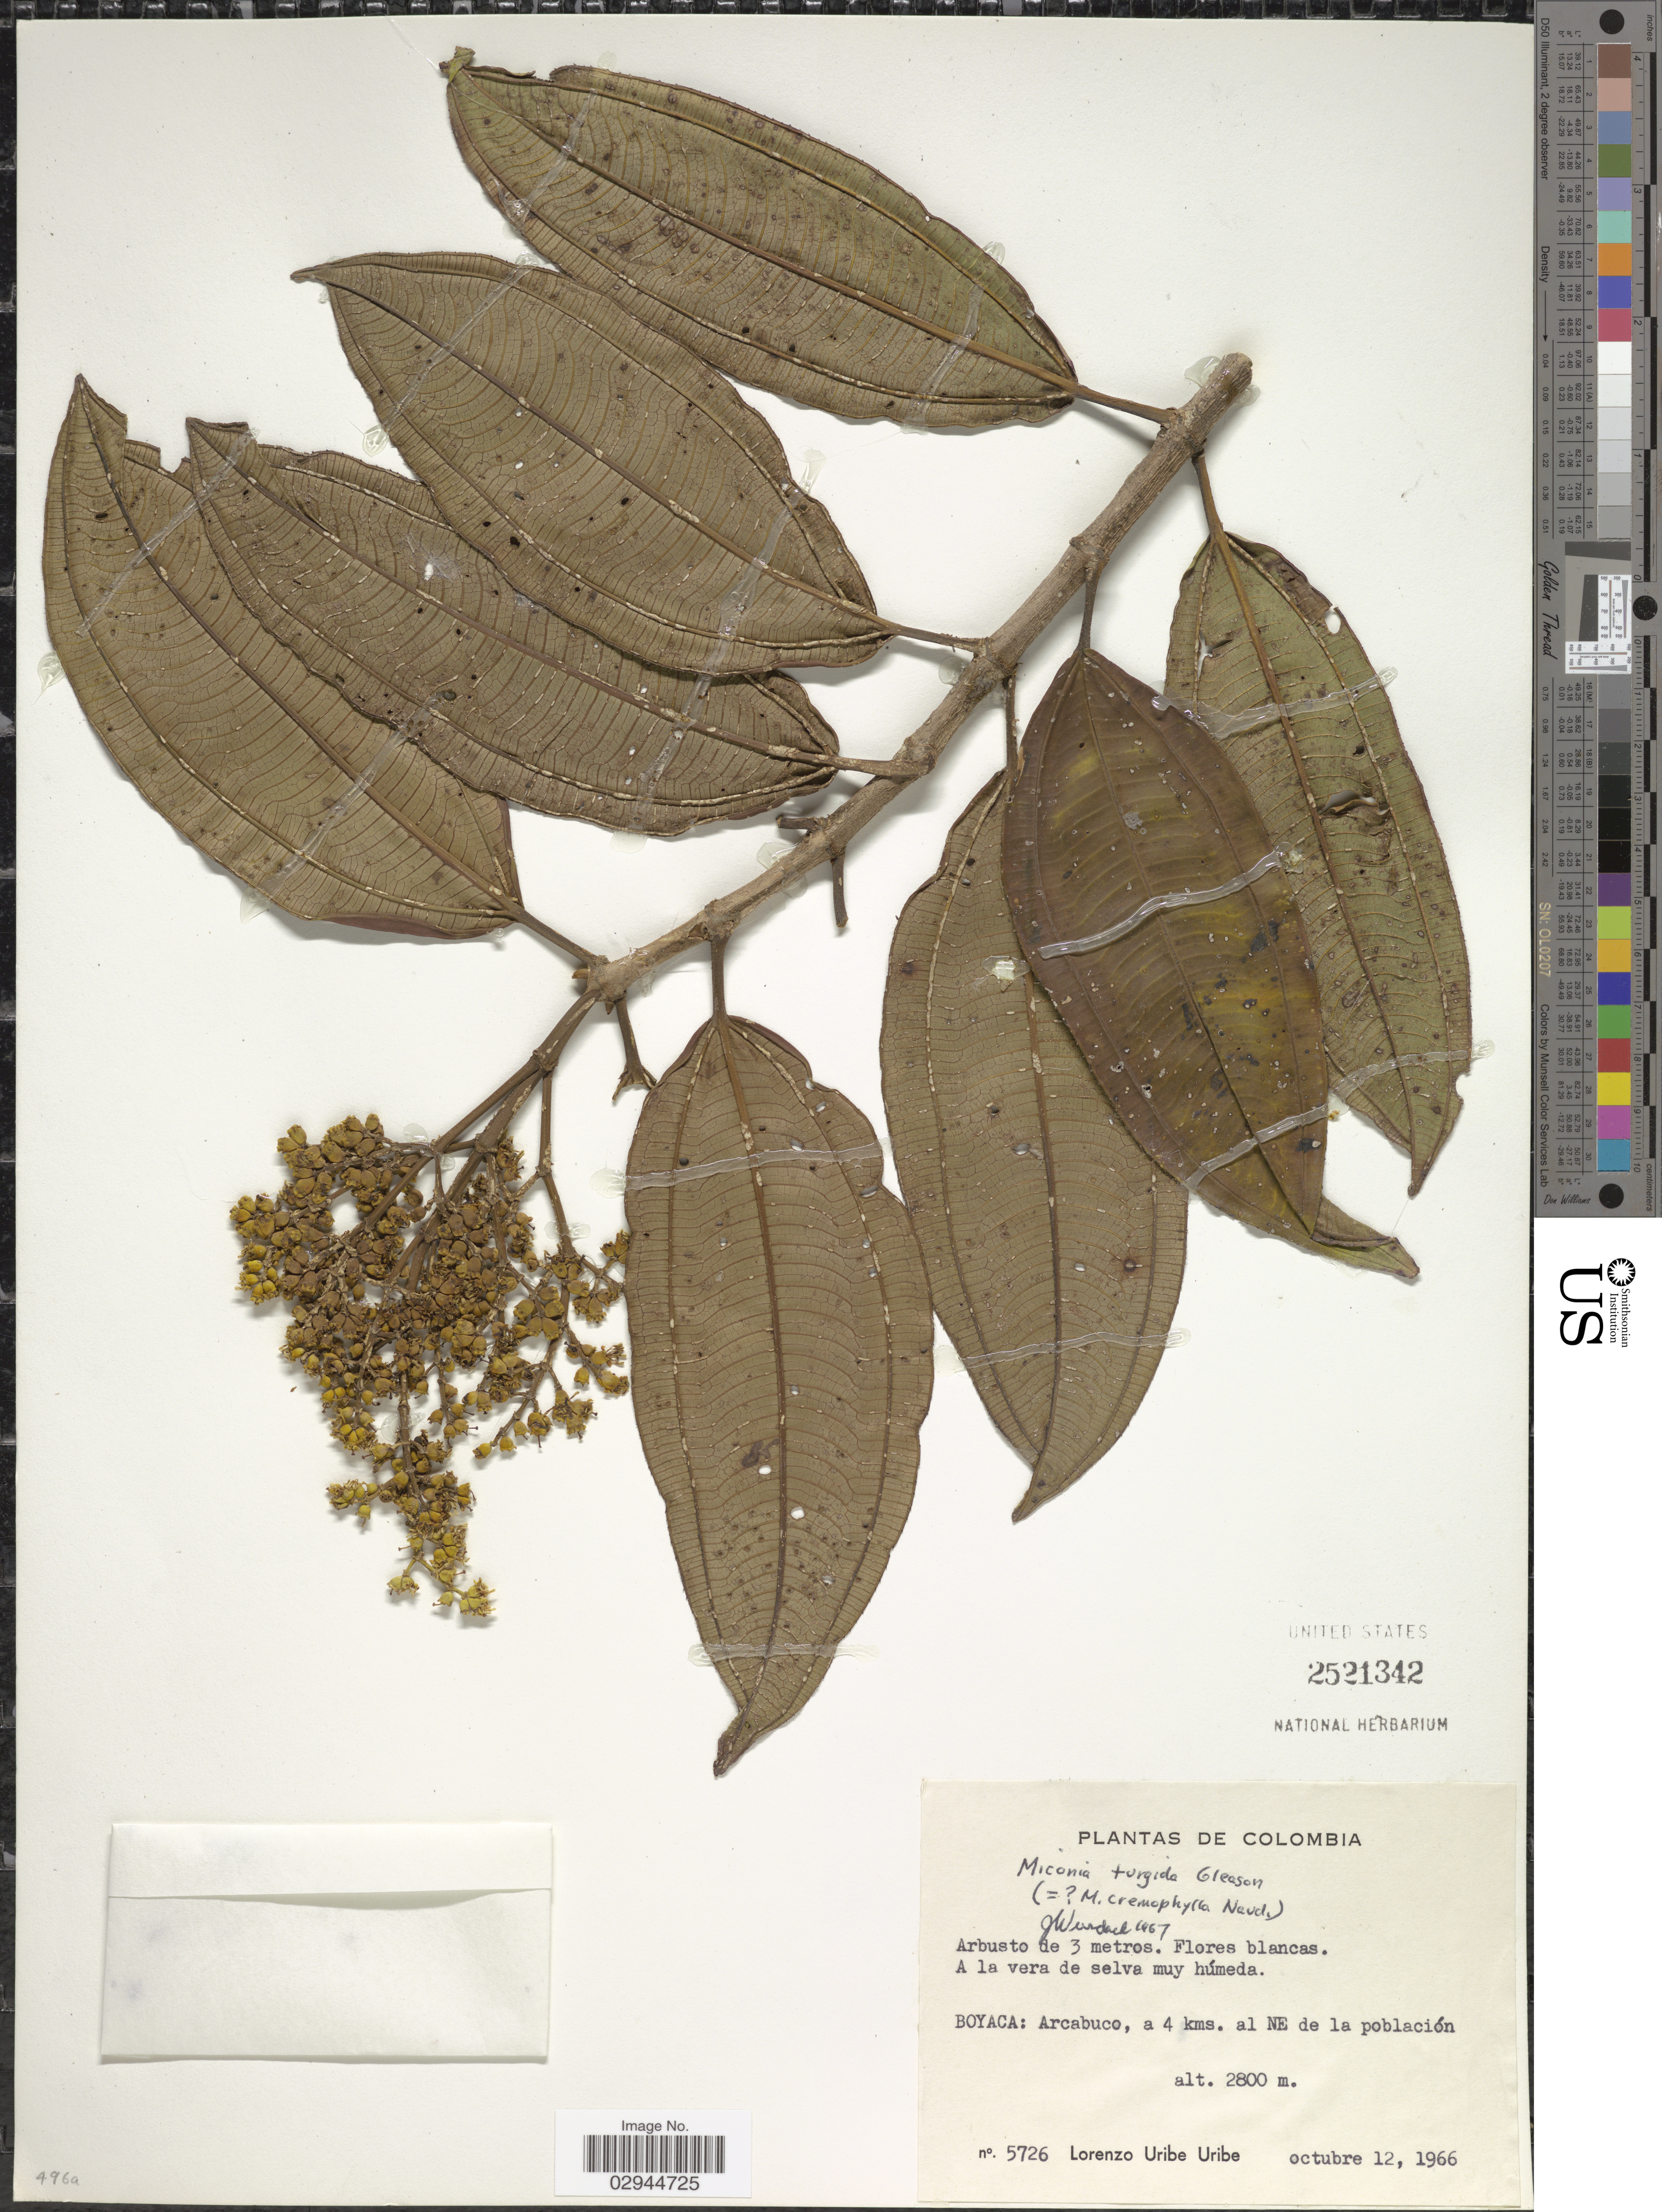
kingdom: Plantae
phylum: Tracheophyta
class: Magnoliopsida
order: Myrtales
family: Melastomataceae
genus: Miconia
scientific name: Miconia turgida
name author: Gleason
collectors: L. Uribe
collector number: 5726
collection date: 1966-10-12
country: Colombia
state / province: Boyacá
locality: Arcabuco, a 4 kms. al NE de la población.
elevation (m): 2800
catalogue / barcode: US 2521342